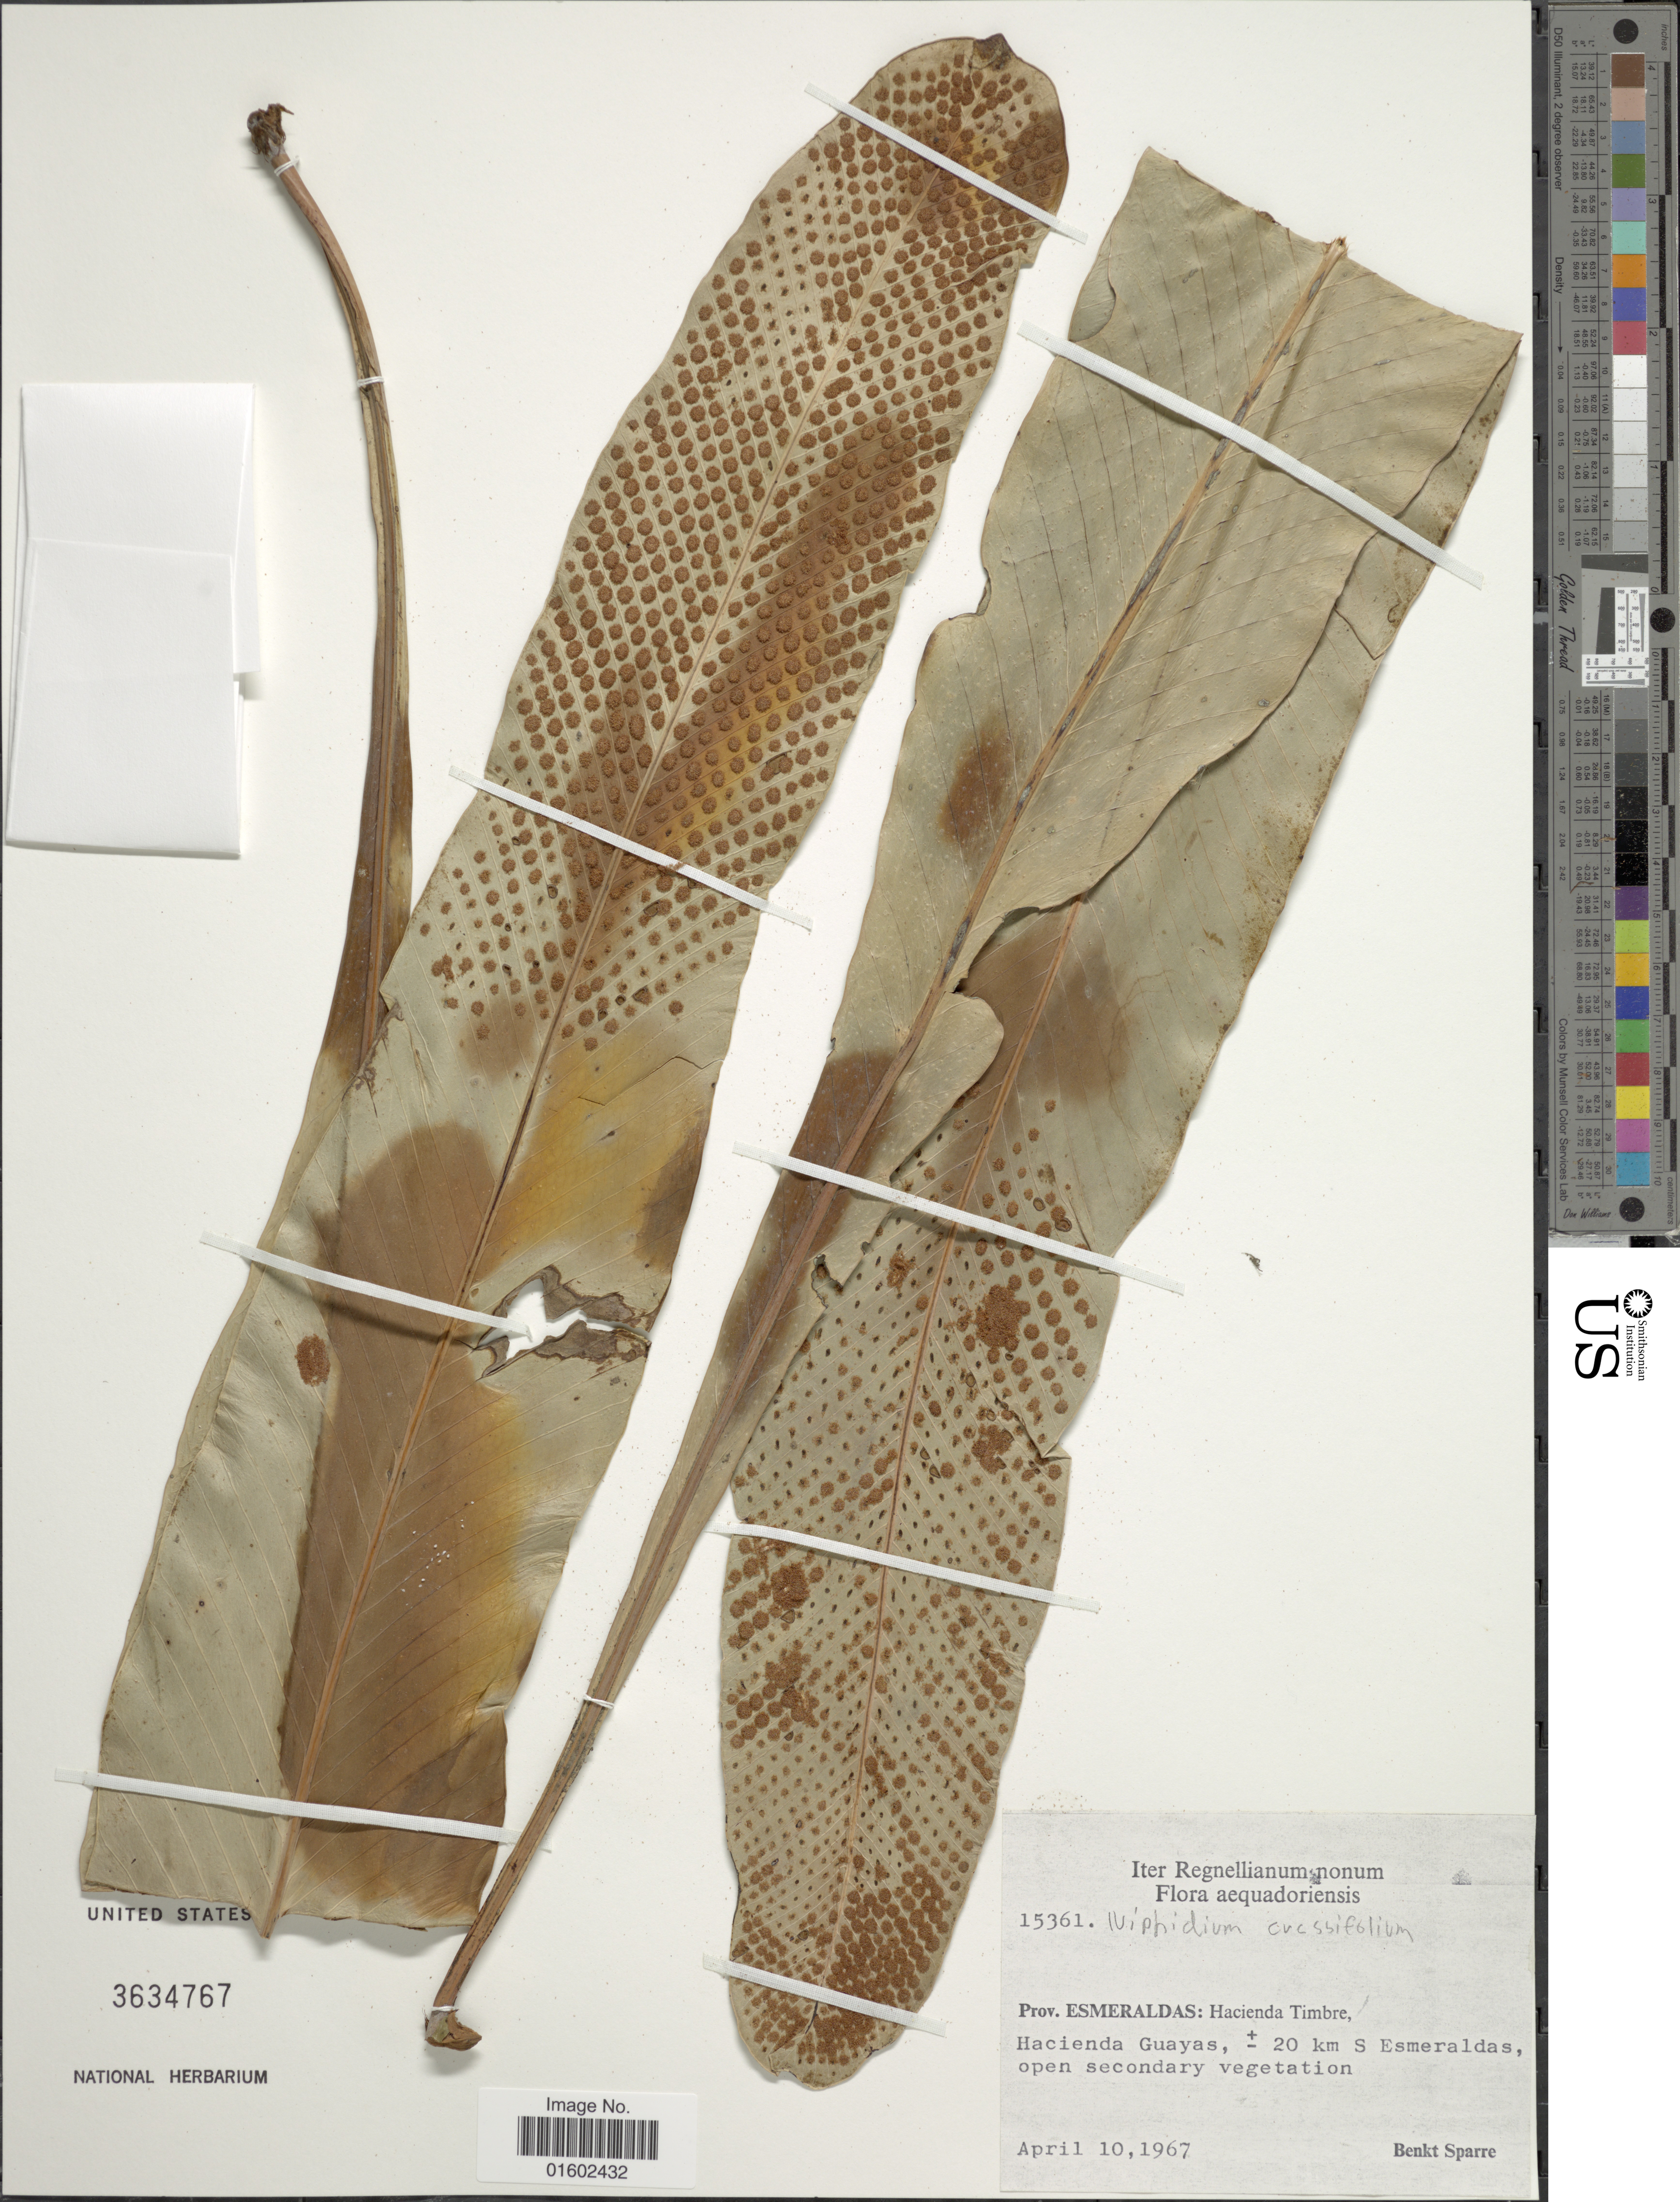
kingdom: Plantae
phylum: Tracheophyta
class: Polypodiopsida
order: Polypodiales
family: Polypodiaceae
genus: Niphidium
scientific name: Niphidium crassifolium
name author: (L.) Lellinger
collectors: B. Sparre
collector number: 15361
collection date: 1967-04-10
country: Ecuador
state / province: Esmeraldas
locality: Hacienda Timbre, Hacienda Guayas, 20 km S Esmeraldas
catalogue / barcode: US 3634767